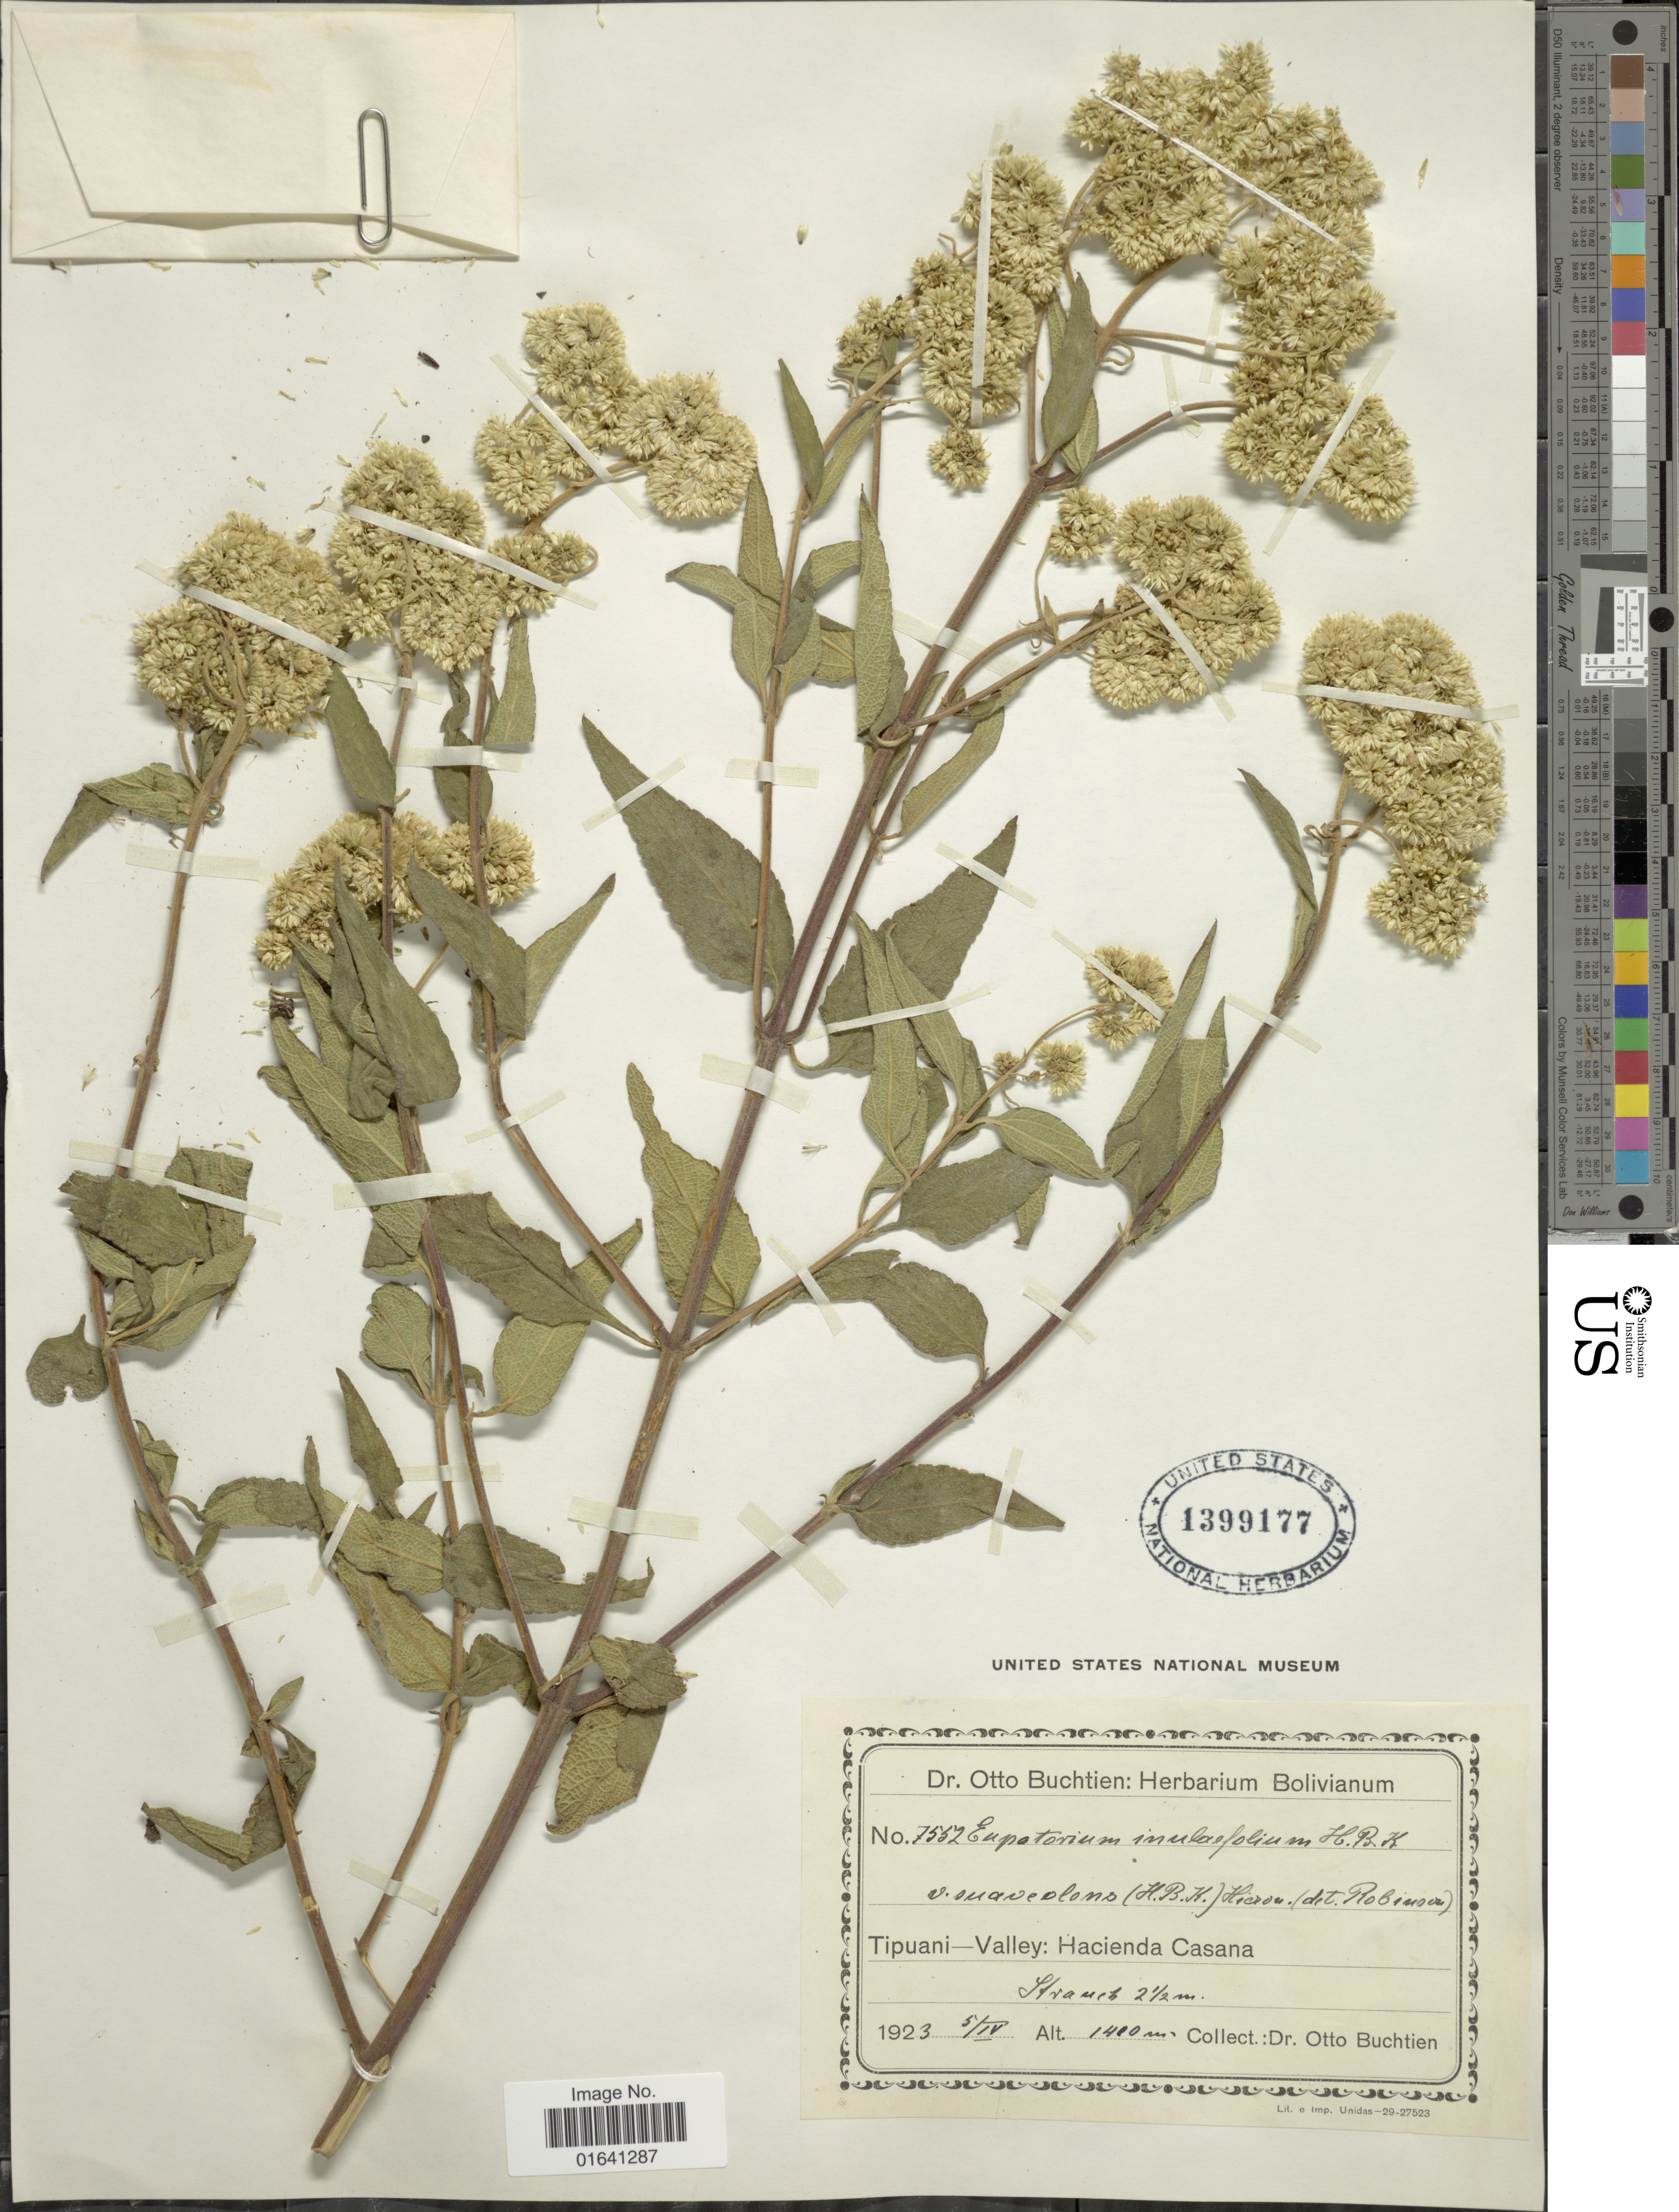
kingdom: Plantae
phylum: Tracheophyta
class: Magnoliopsida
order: Asterales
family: Asteraceae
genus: Austroeupatorium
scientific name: Austroeupatorium inulaefolium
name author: (Kunth) R.M. King & H. Rob.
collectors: B. Maguire, J. J. Wurdack & G. S. Bunting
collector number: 35820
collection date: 1953-10-18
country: Venezuela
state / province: Bolivar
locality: Frequent in morichal 2 km. south of Ciudad Piar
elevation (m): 300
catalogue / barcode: US 2198726